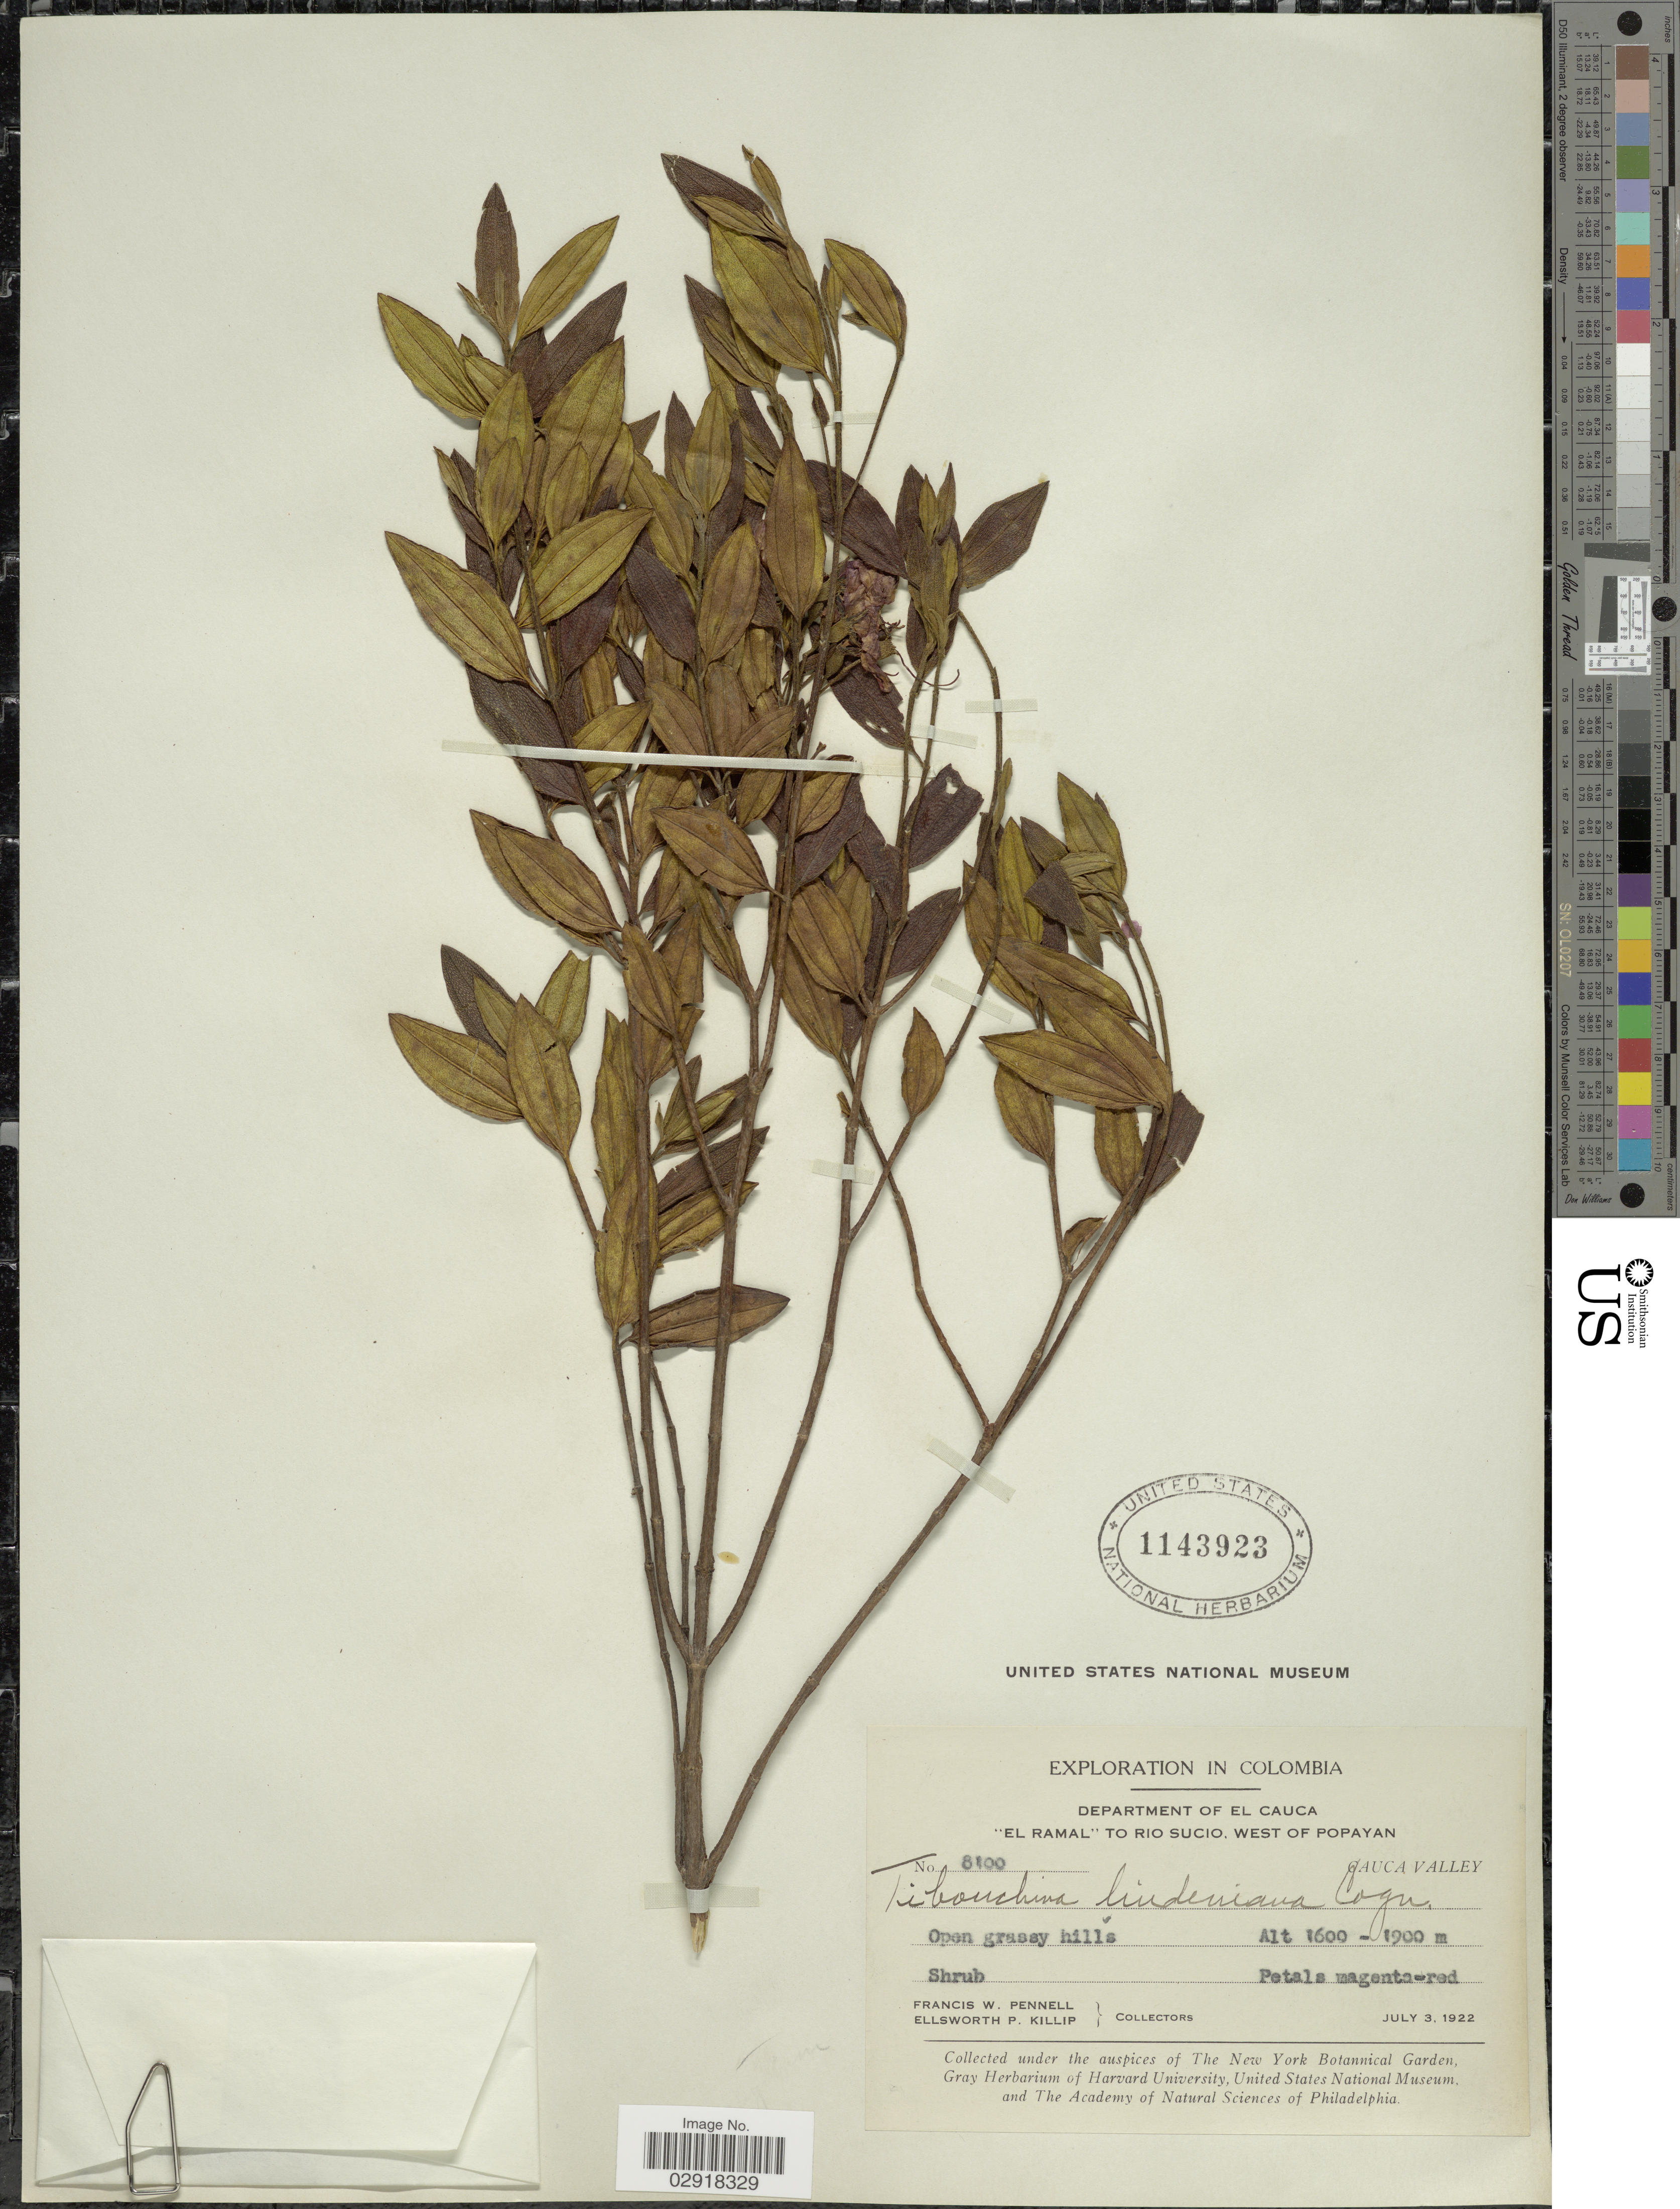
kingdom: Plantae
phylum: Tracheophyta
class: Magnoliopsida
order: Myrtales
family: Melastomataceae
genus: Pleroma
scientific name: Pleroma martiale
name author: (Cham.) Triana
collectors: F. W. Pennell & E. P. Killip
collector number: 8100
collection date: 1922-07-03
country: Colombia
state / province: Cauca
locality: Department of El Cauca, "El Ramal" to Rio Sucio, West of Popayan, Cauca Valley.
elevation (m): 1600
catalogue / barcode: US 1143923